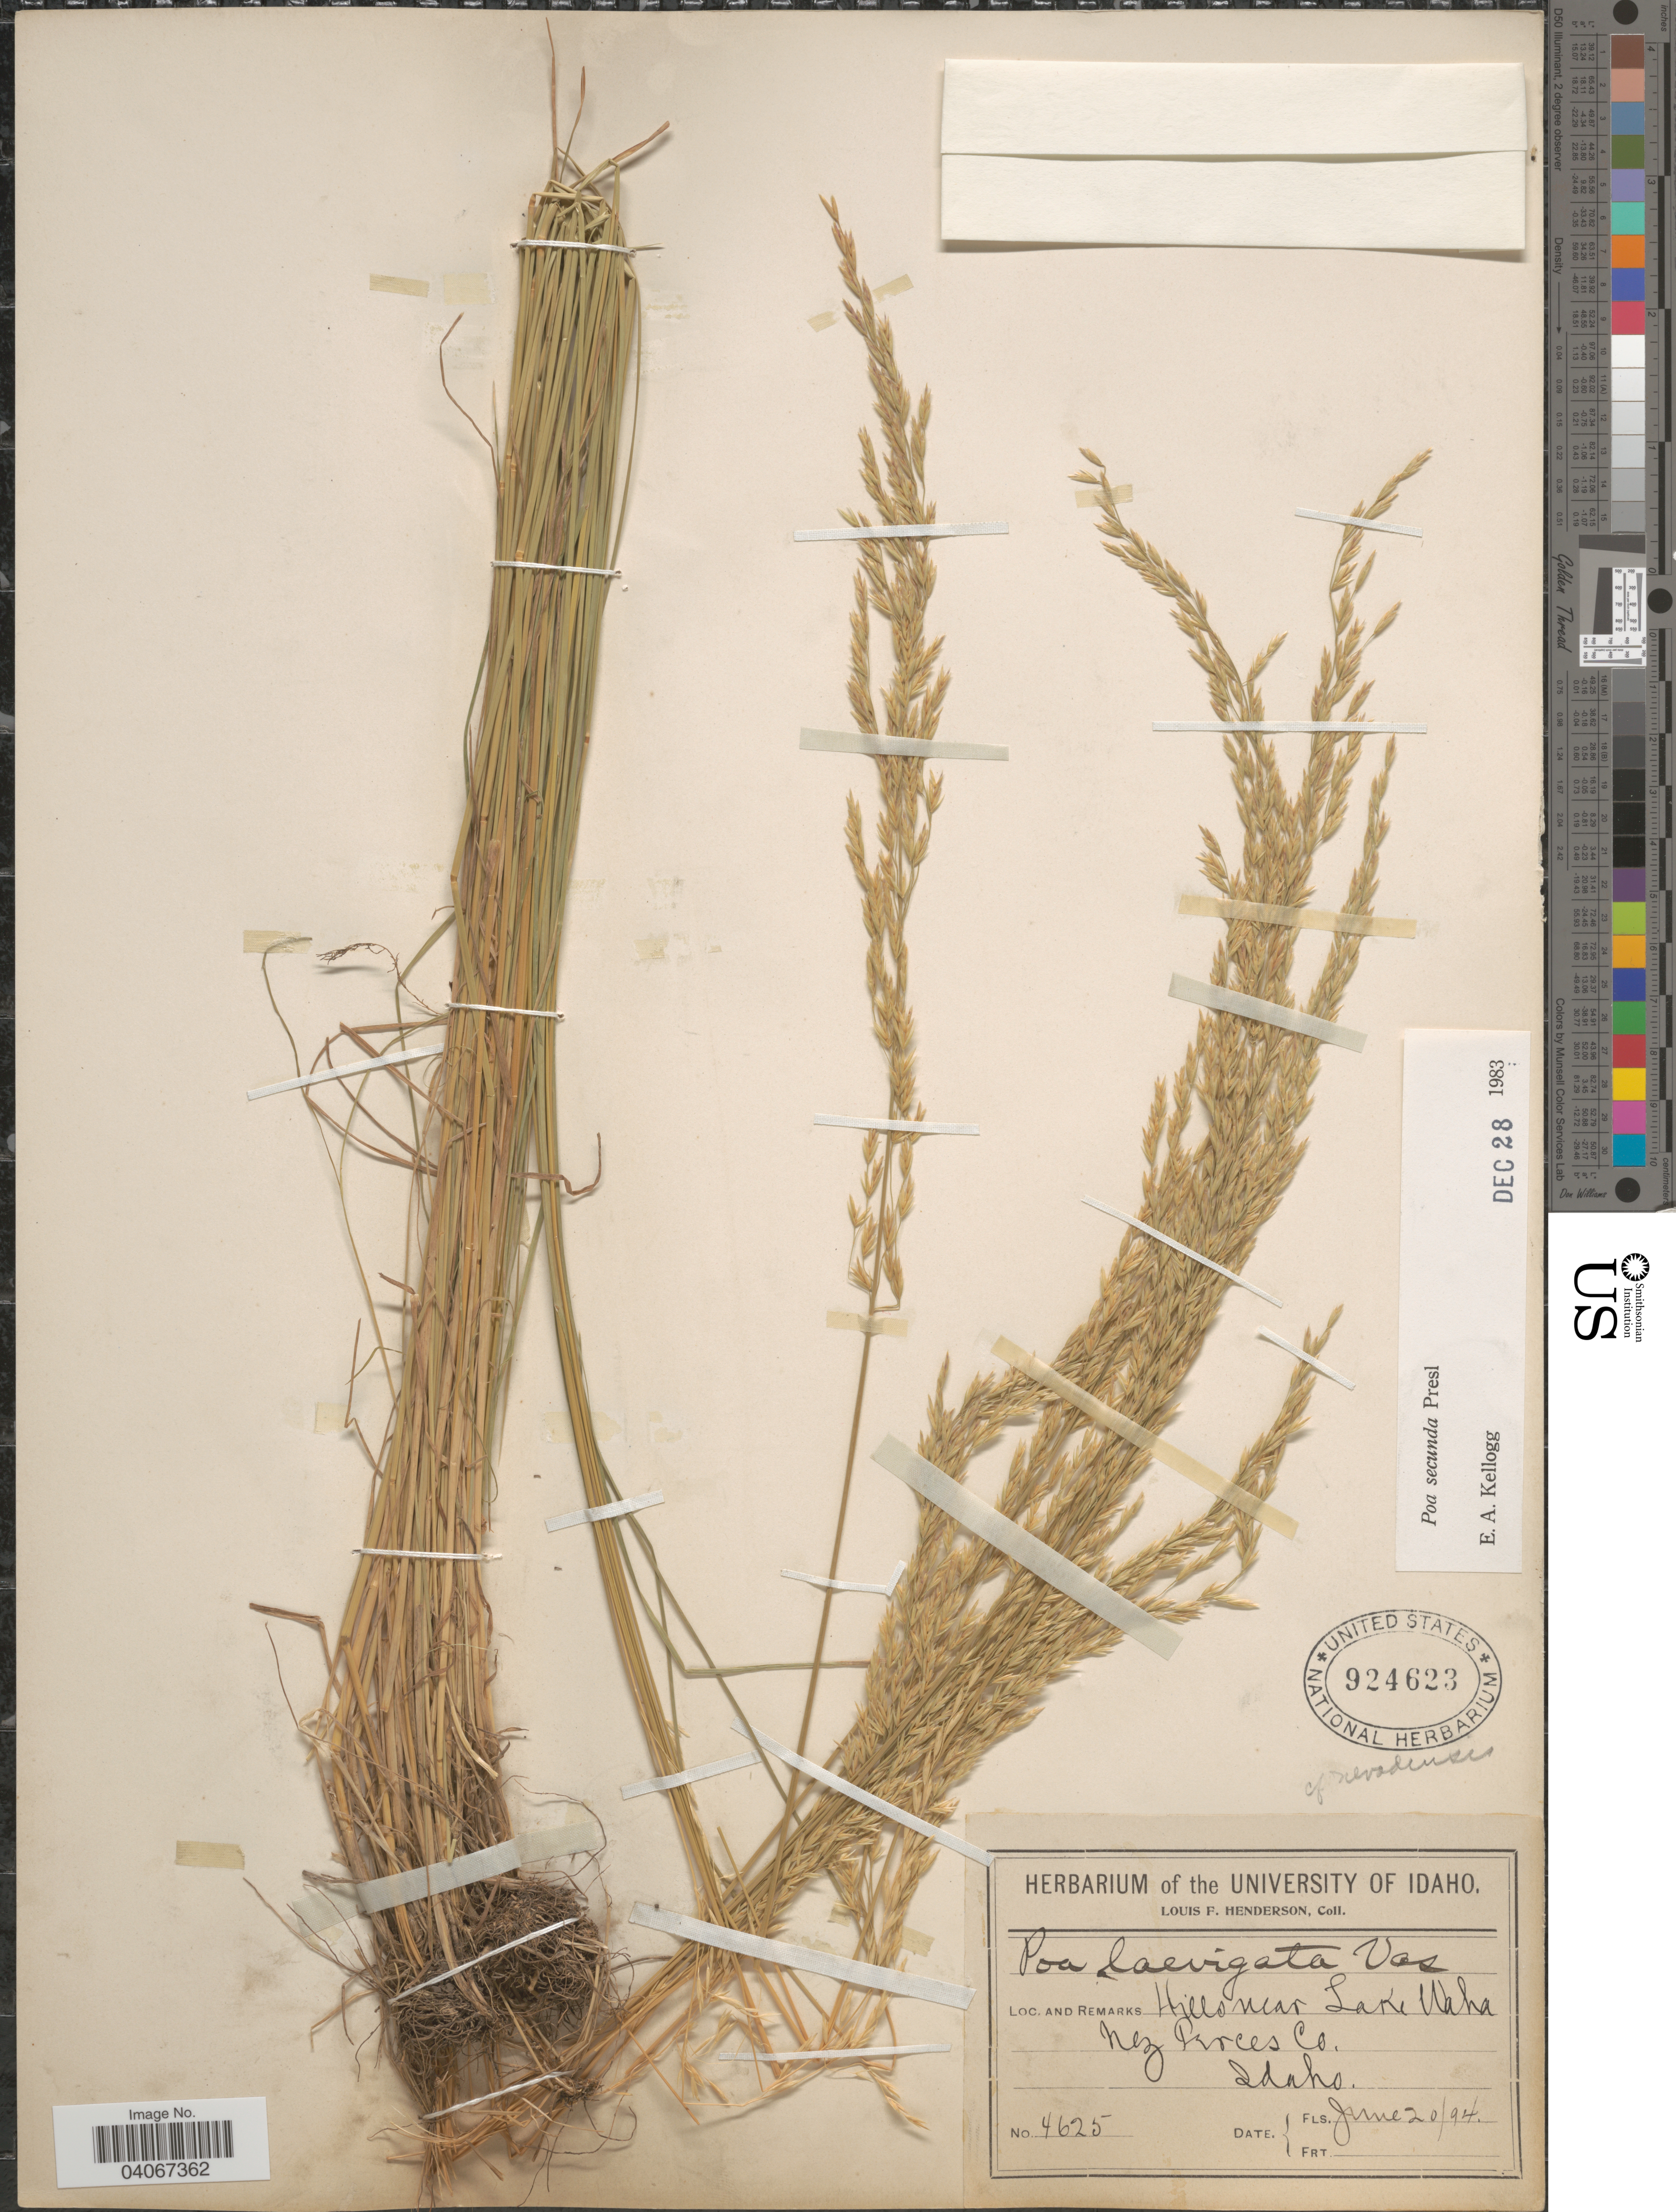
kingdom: Plantae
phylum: Tracheophyta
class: Liliopsida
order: Poales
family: Poaceae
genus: Poa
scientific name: Poa secunda subsp. secunda var. secunda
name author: J. Presl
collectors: L. Henderson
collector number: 4625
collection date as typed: Transcribed d/m/y: 20/6/94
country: United States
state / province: Idaho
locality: Hills near Lake Waha. Nez Perces Co.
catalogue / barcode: US 924623